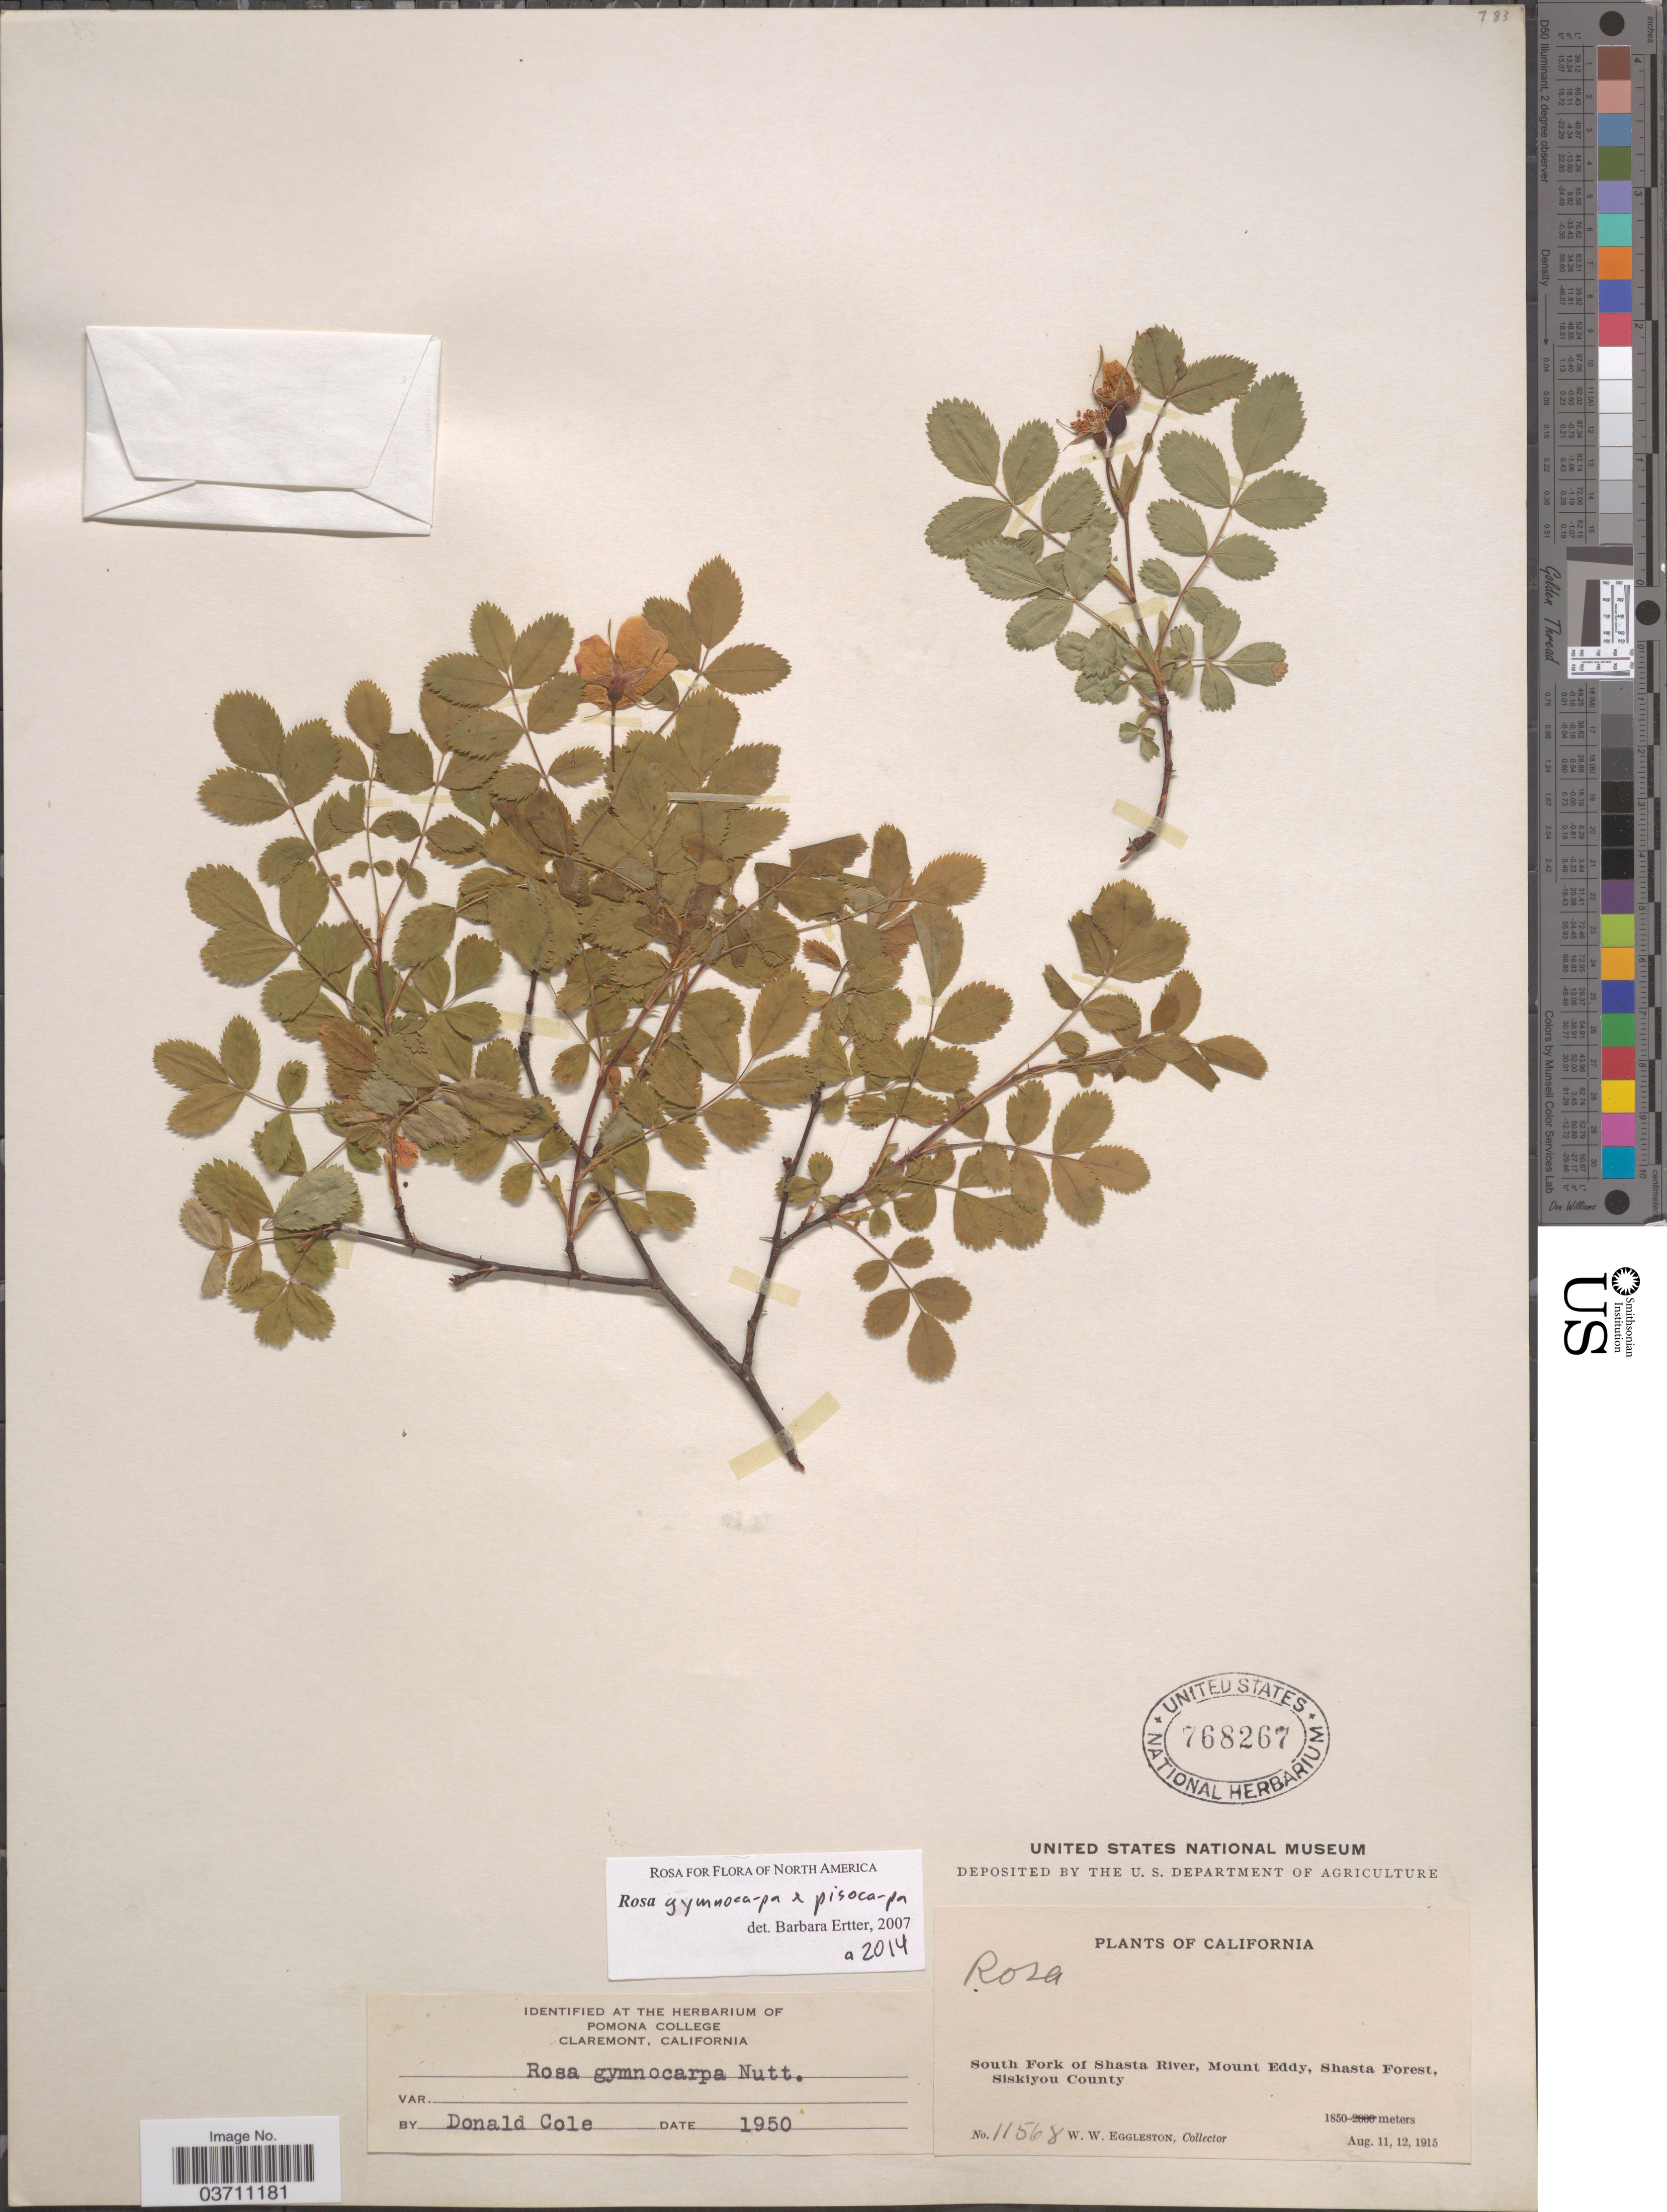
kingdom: Plantae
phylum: Tracheophyta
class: Magnoliopsida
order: Rosales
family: Rosaceae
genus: Rosa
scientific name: Rosa gymnocarpa x R. pisocarpa A. Gray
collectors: W. W. Eggleston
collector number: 15568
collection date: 1915-08-11/1915-08-12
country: United States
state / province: California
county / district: Siskiyou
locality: South Fork of Shasta River, Mount Eddy, Shasta Forest, Siskiyou County.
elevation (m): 1850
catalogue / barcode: US 768267